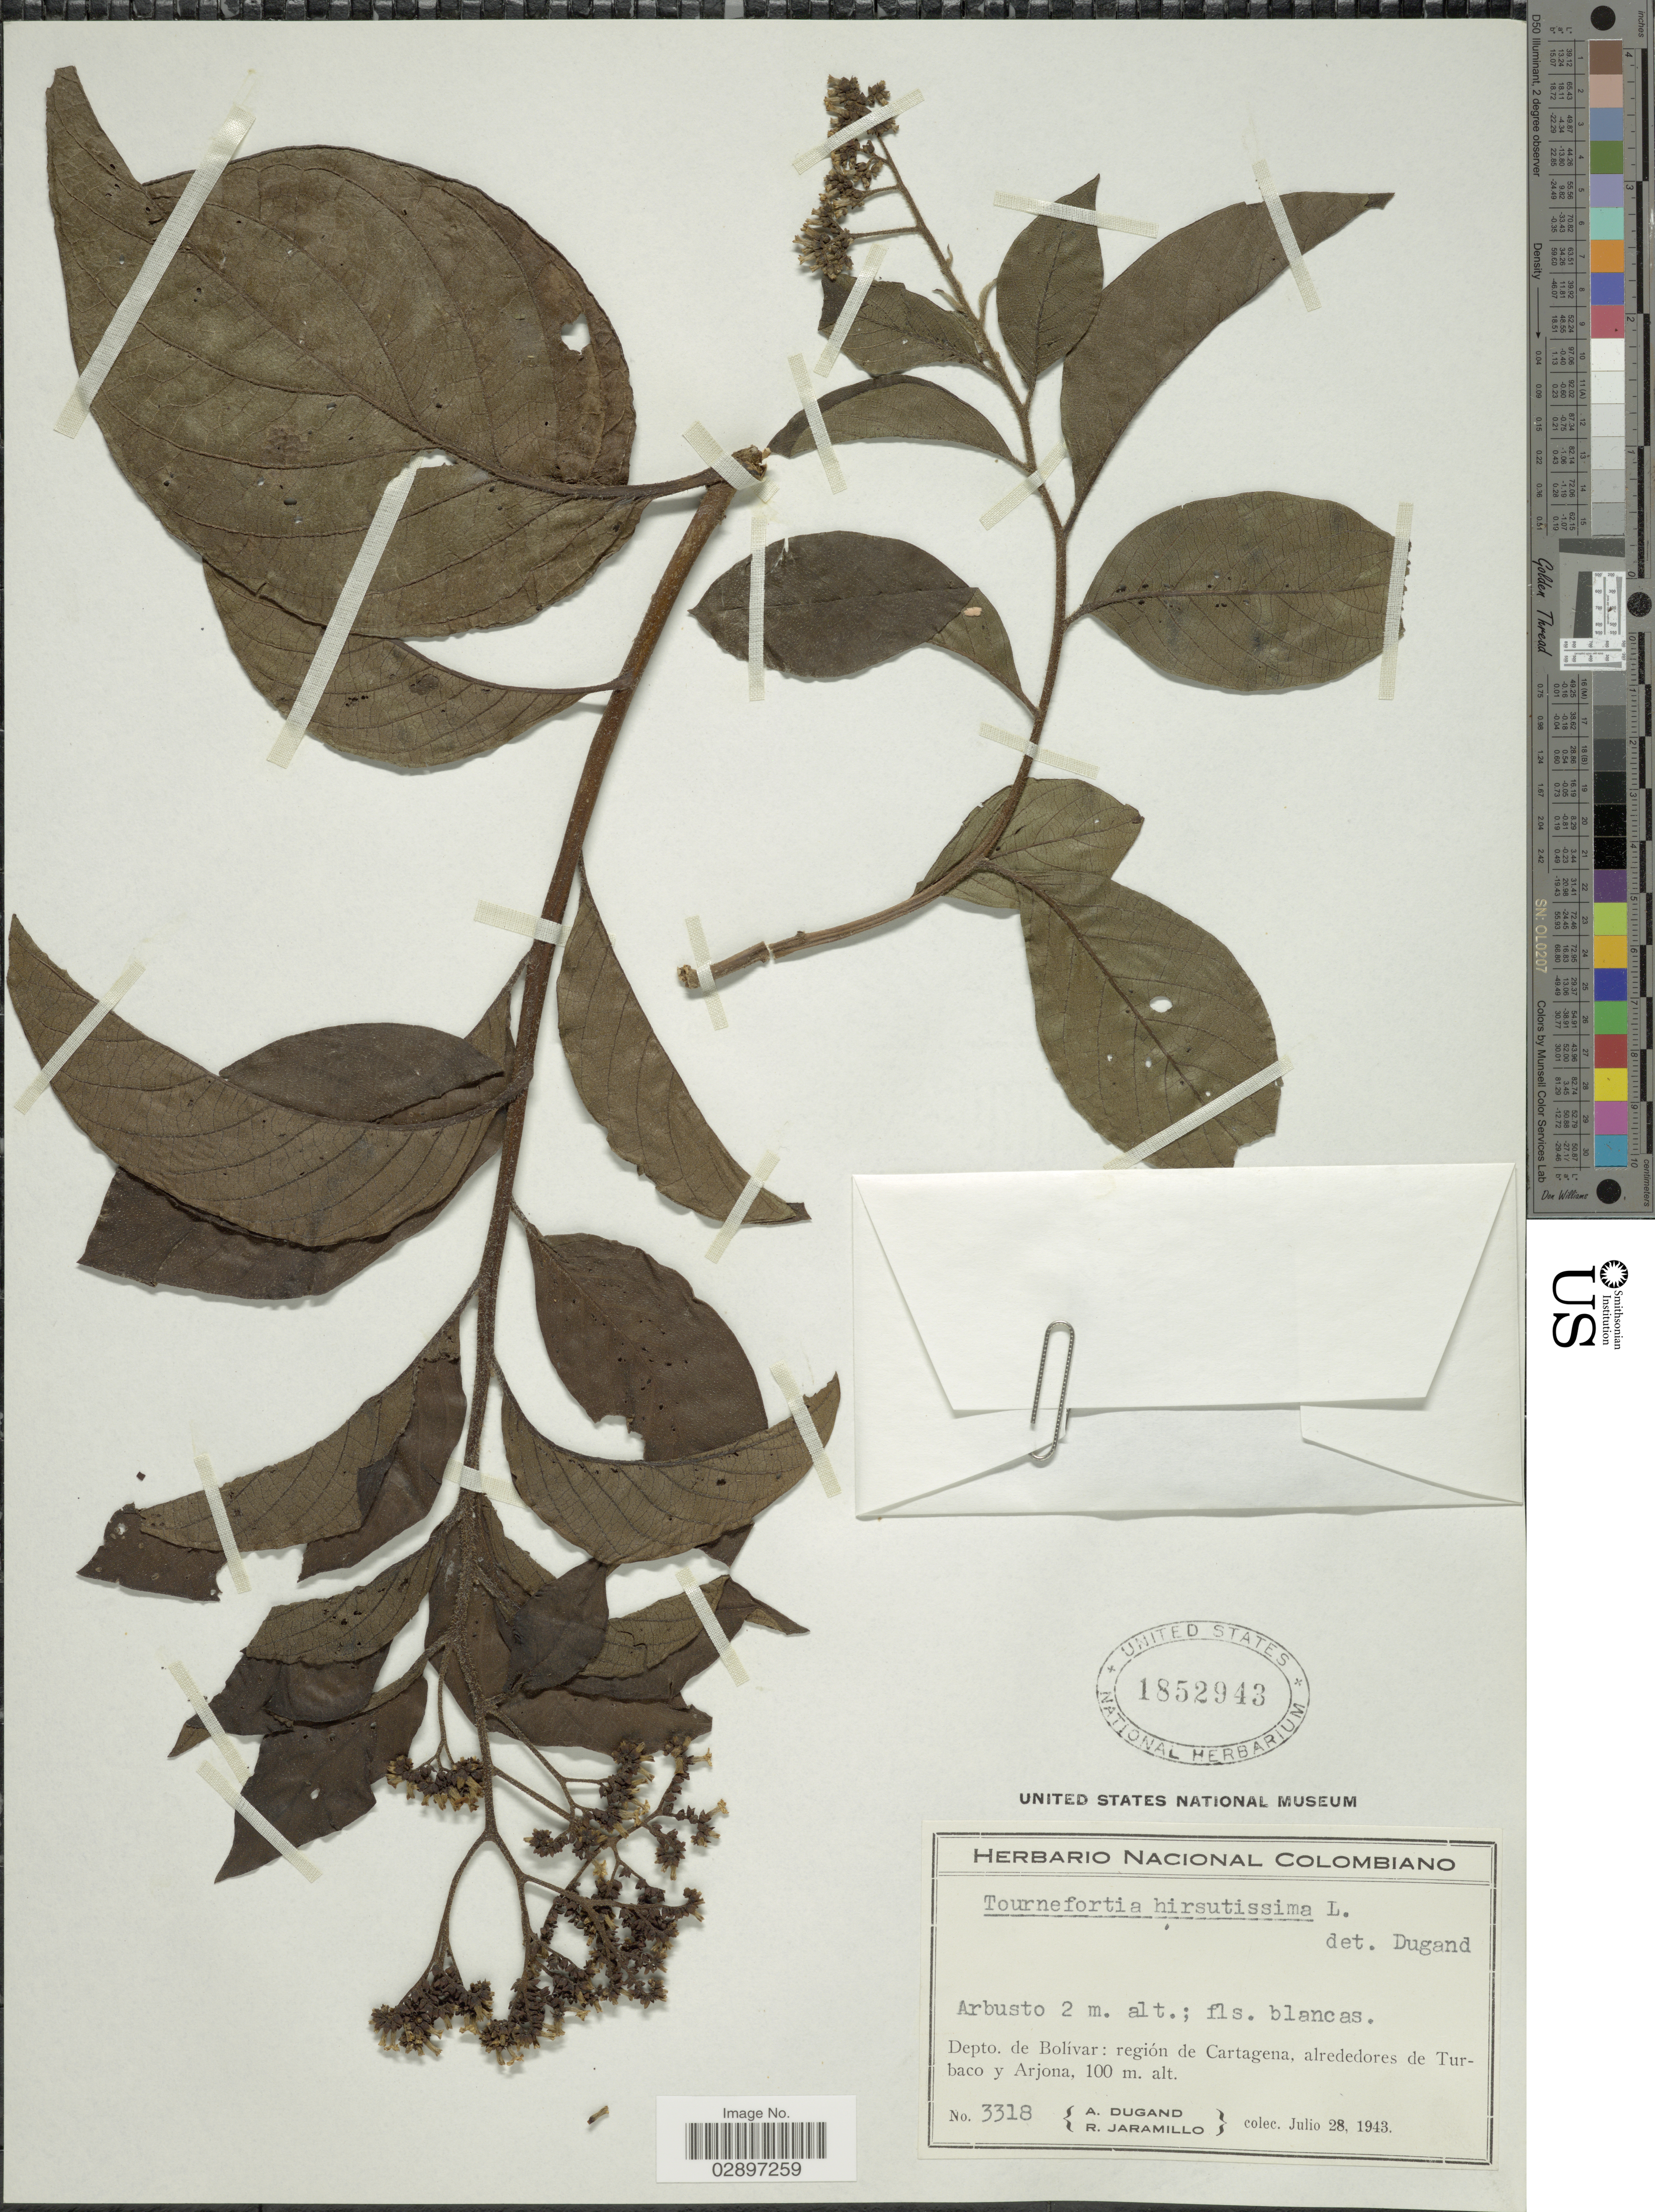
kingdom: Plantae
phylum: Tracheophyta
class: Magnoliopsida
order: Boraginales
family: Heliotropiaceae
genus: Tournefortia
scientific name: Tournefortia hirsutissima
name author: L.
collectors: A. Dugand & R. Jaramillo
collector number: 3318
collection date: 1943-07-28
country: Colombia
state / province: Bolívar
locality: Depto. de Bolívar: región de Cartagena, alrededores de Turbaco y Arjona.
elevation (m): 100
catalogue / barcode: US 1852943